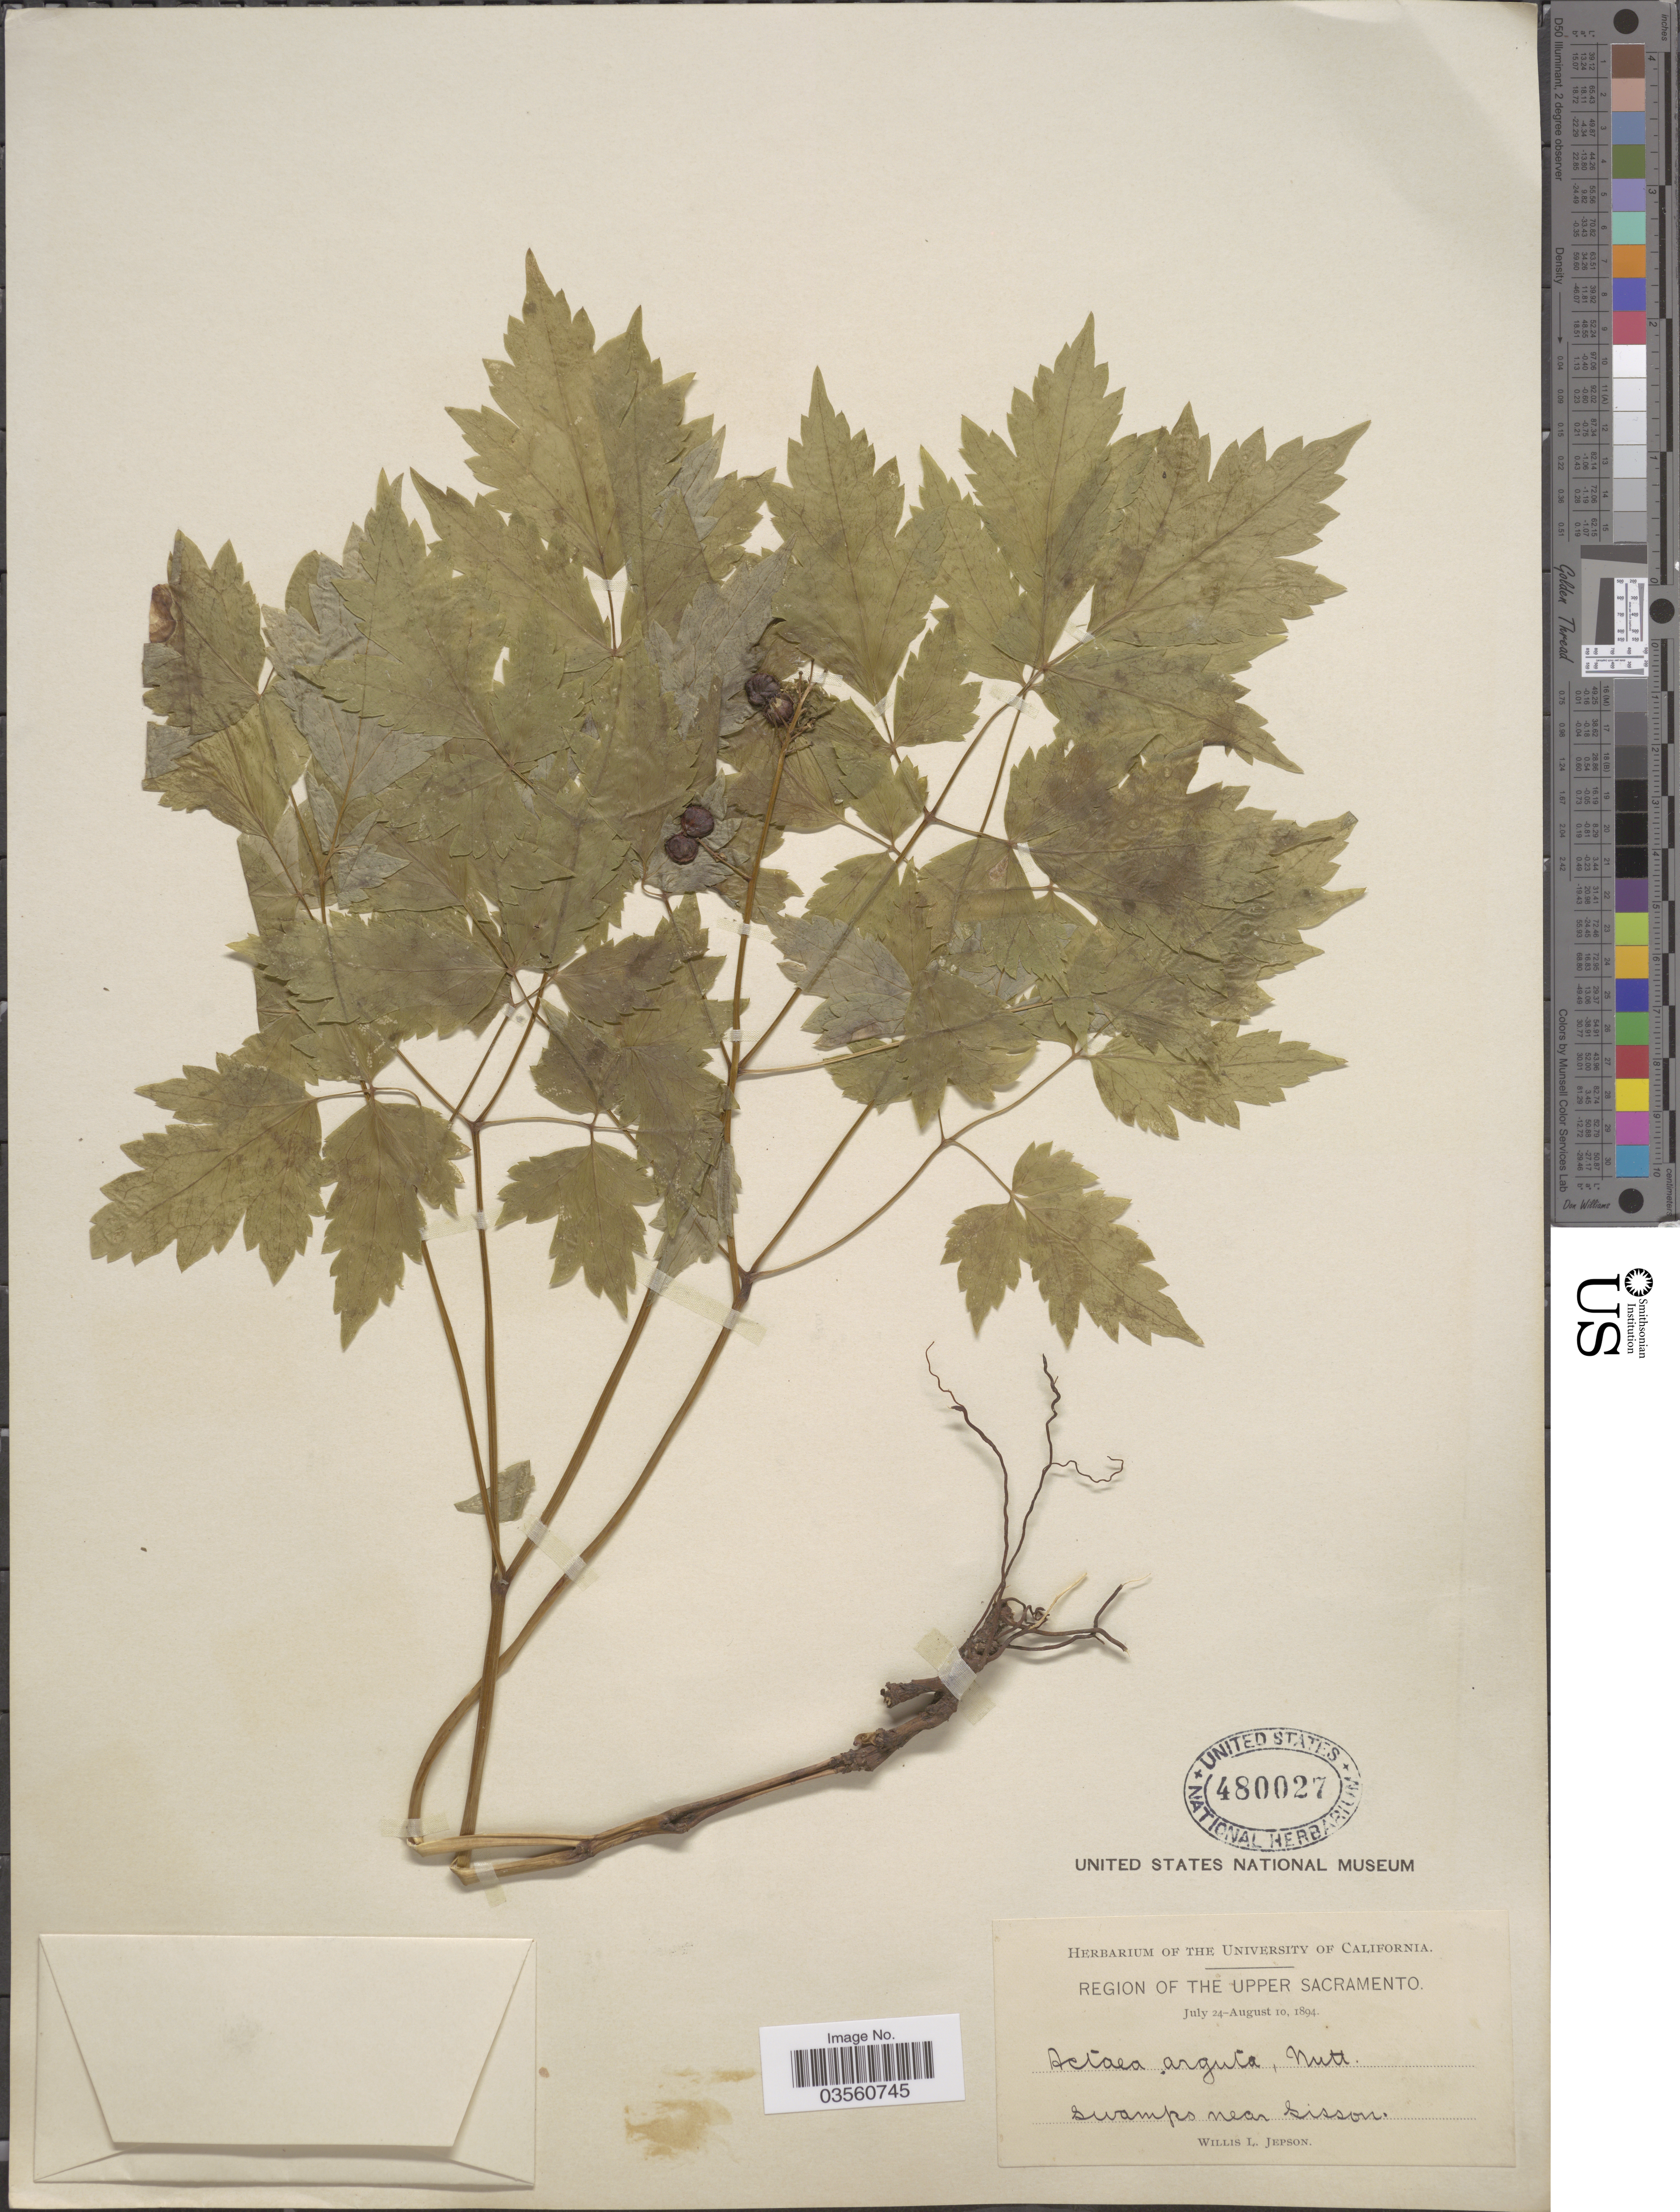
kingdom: Plantae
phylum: Tracheophyta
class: Magnoliopsida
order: Ranunculales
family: Ranunculaceae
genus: Actaea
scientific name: Actaea rubra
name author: (Aiton) Willd.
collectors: W. L. Jepson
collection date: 1894-07-24/1894-08-10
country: United States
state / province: California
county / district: Sacramento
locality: Region of the Upper Sacramento. Swamos near Sisson.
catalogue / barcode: US 480027